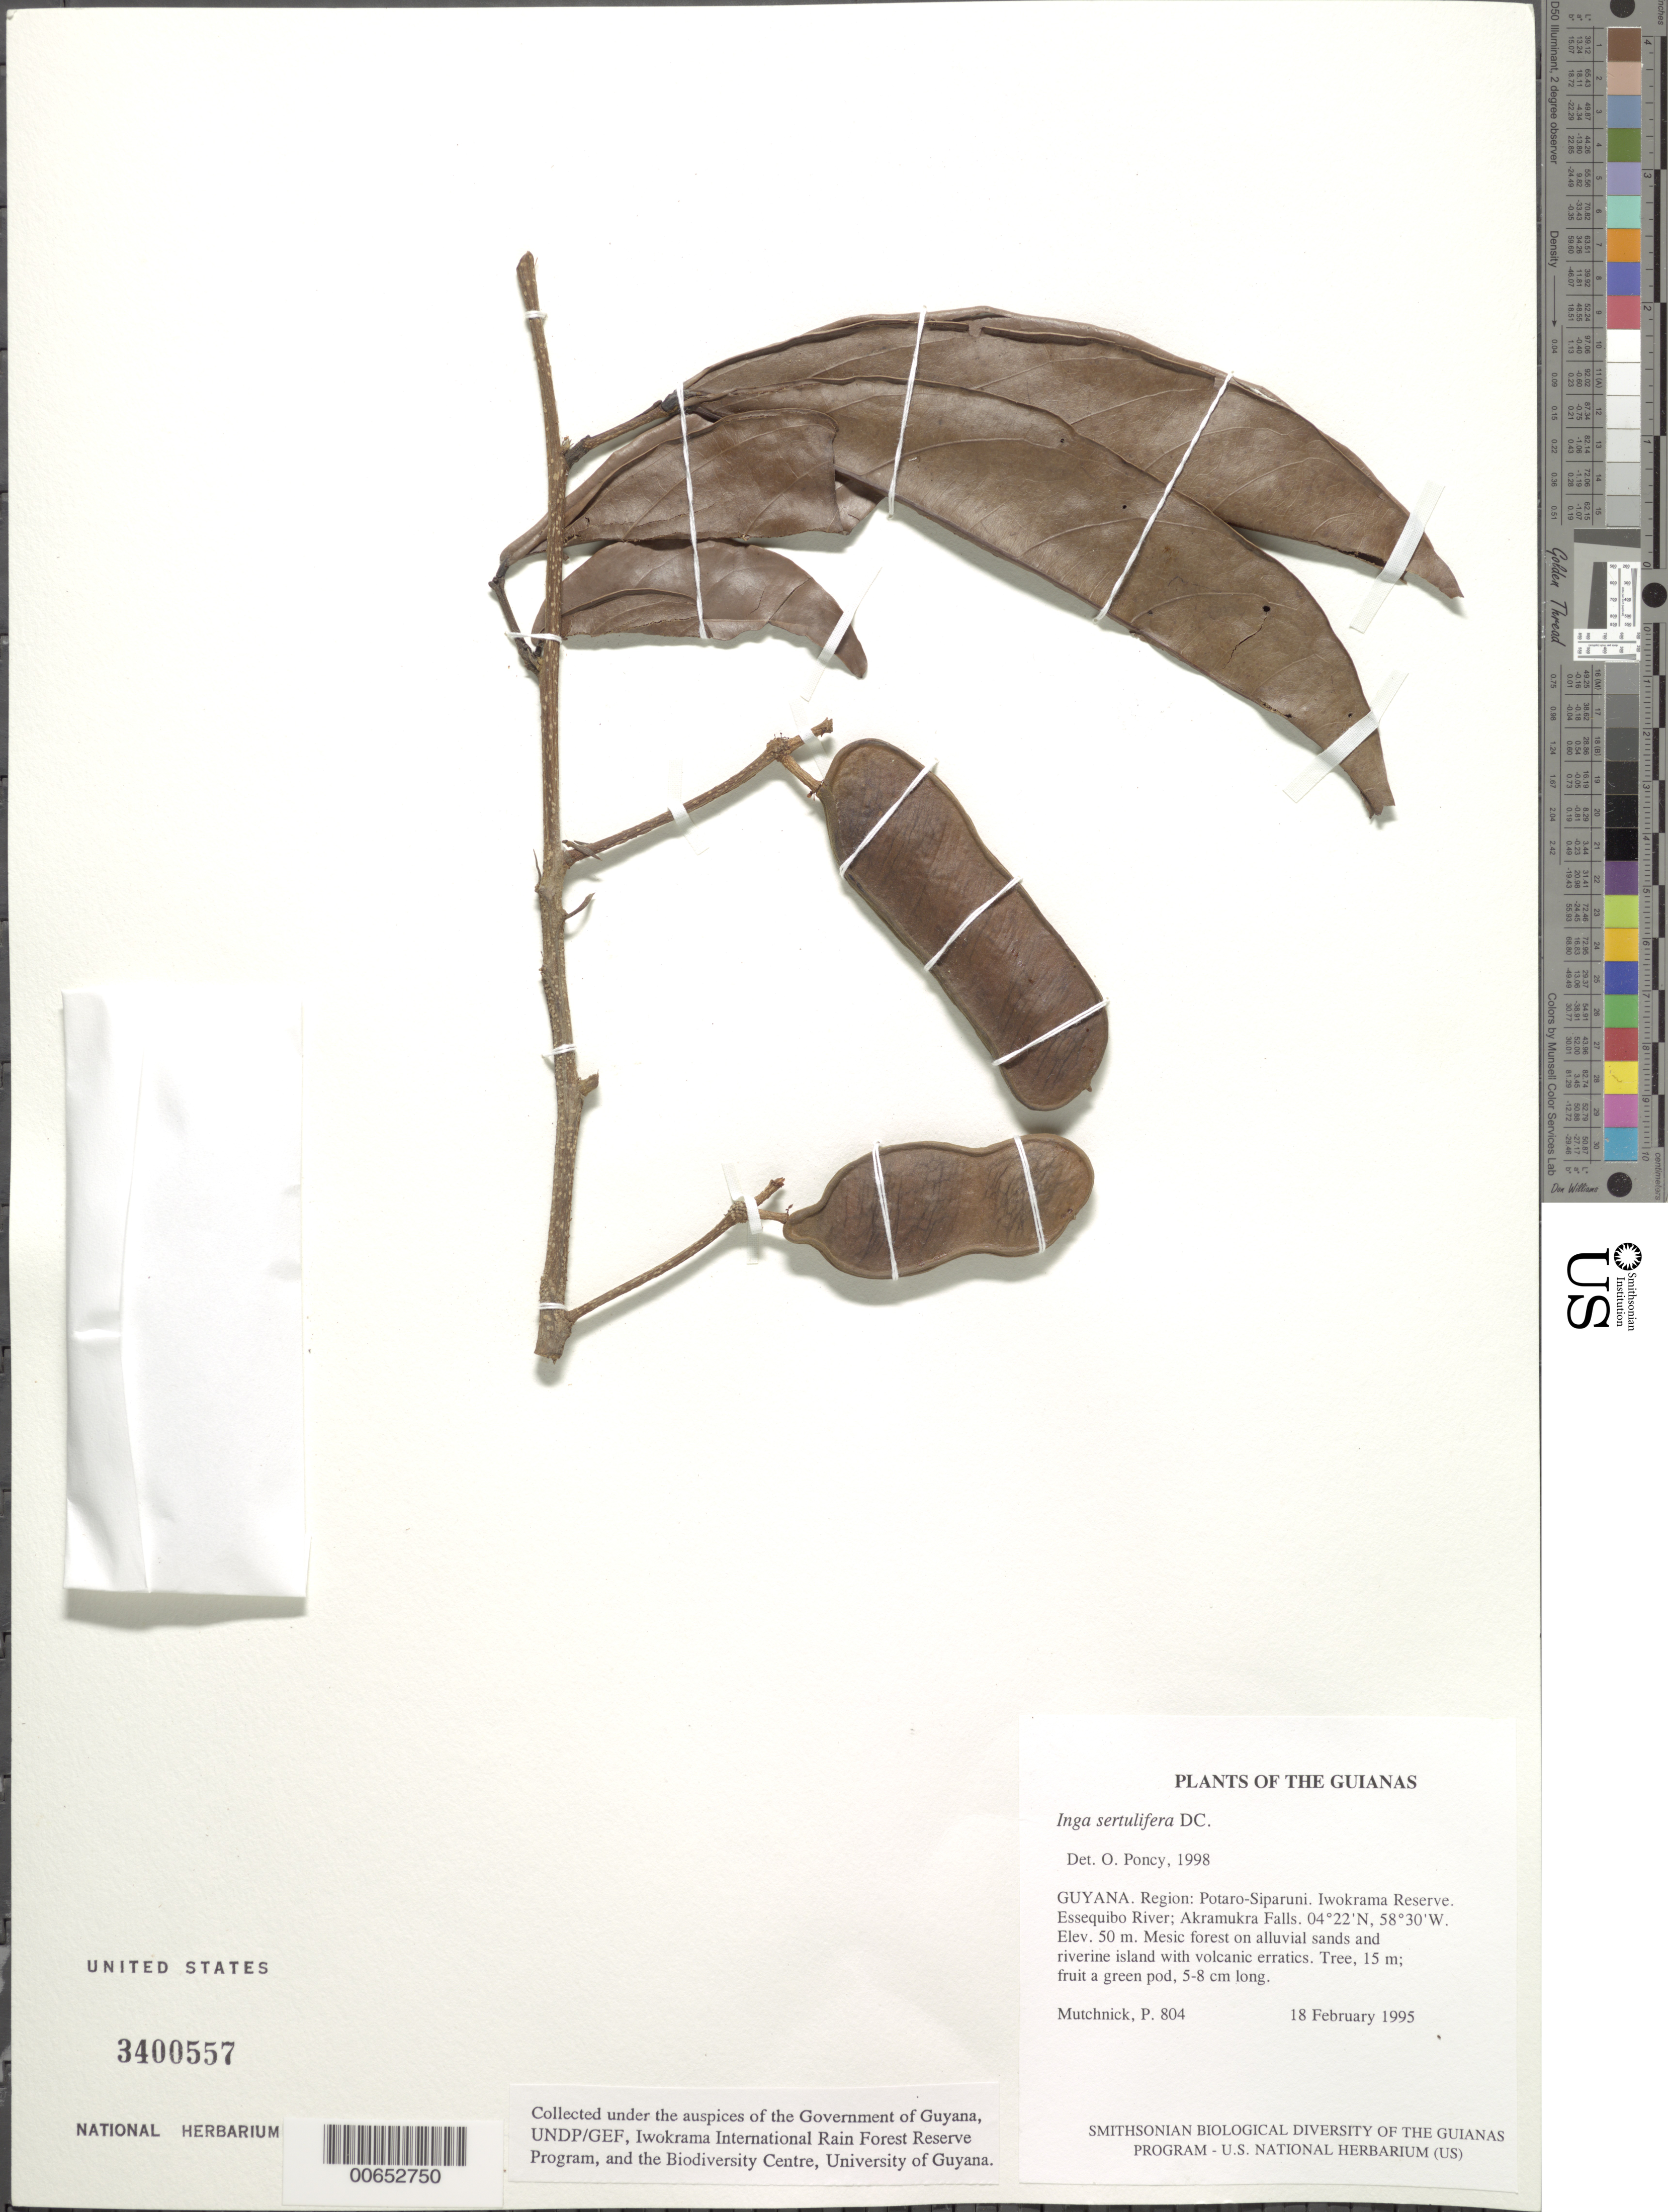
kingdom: Plantae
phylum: Tracheophyta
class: Magnoliopsida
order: Fabales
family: Fabaceae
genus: Inga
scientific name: Inga sertulifera subsp. sertulifera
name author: DC.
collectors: P. Mutchnick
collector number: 804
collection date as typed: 18 February 1995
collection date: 1995-02-18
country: Guyana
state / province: Potaro-Siparuni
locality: Iwokrama Reserve. Essequibo River; Akramukra Falls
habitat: Mesic forest on alluvial sands and riverine island with volcanic erratics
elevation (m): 50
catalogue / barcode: US 3400557